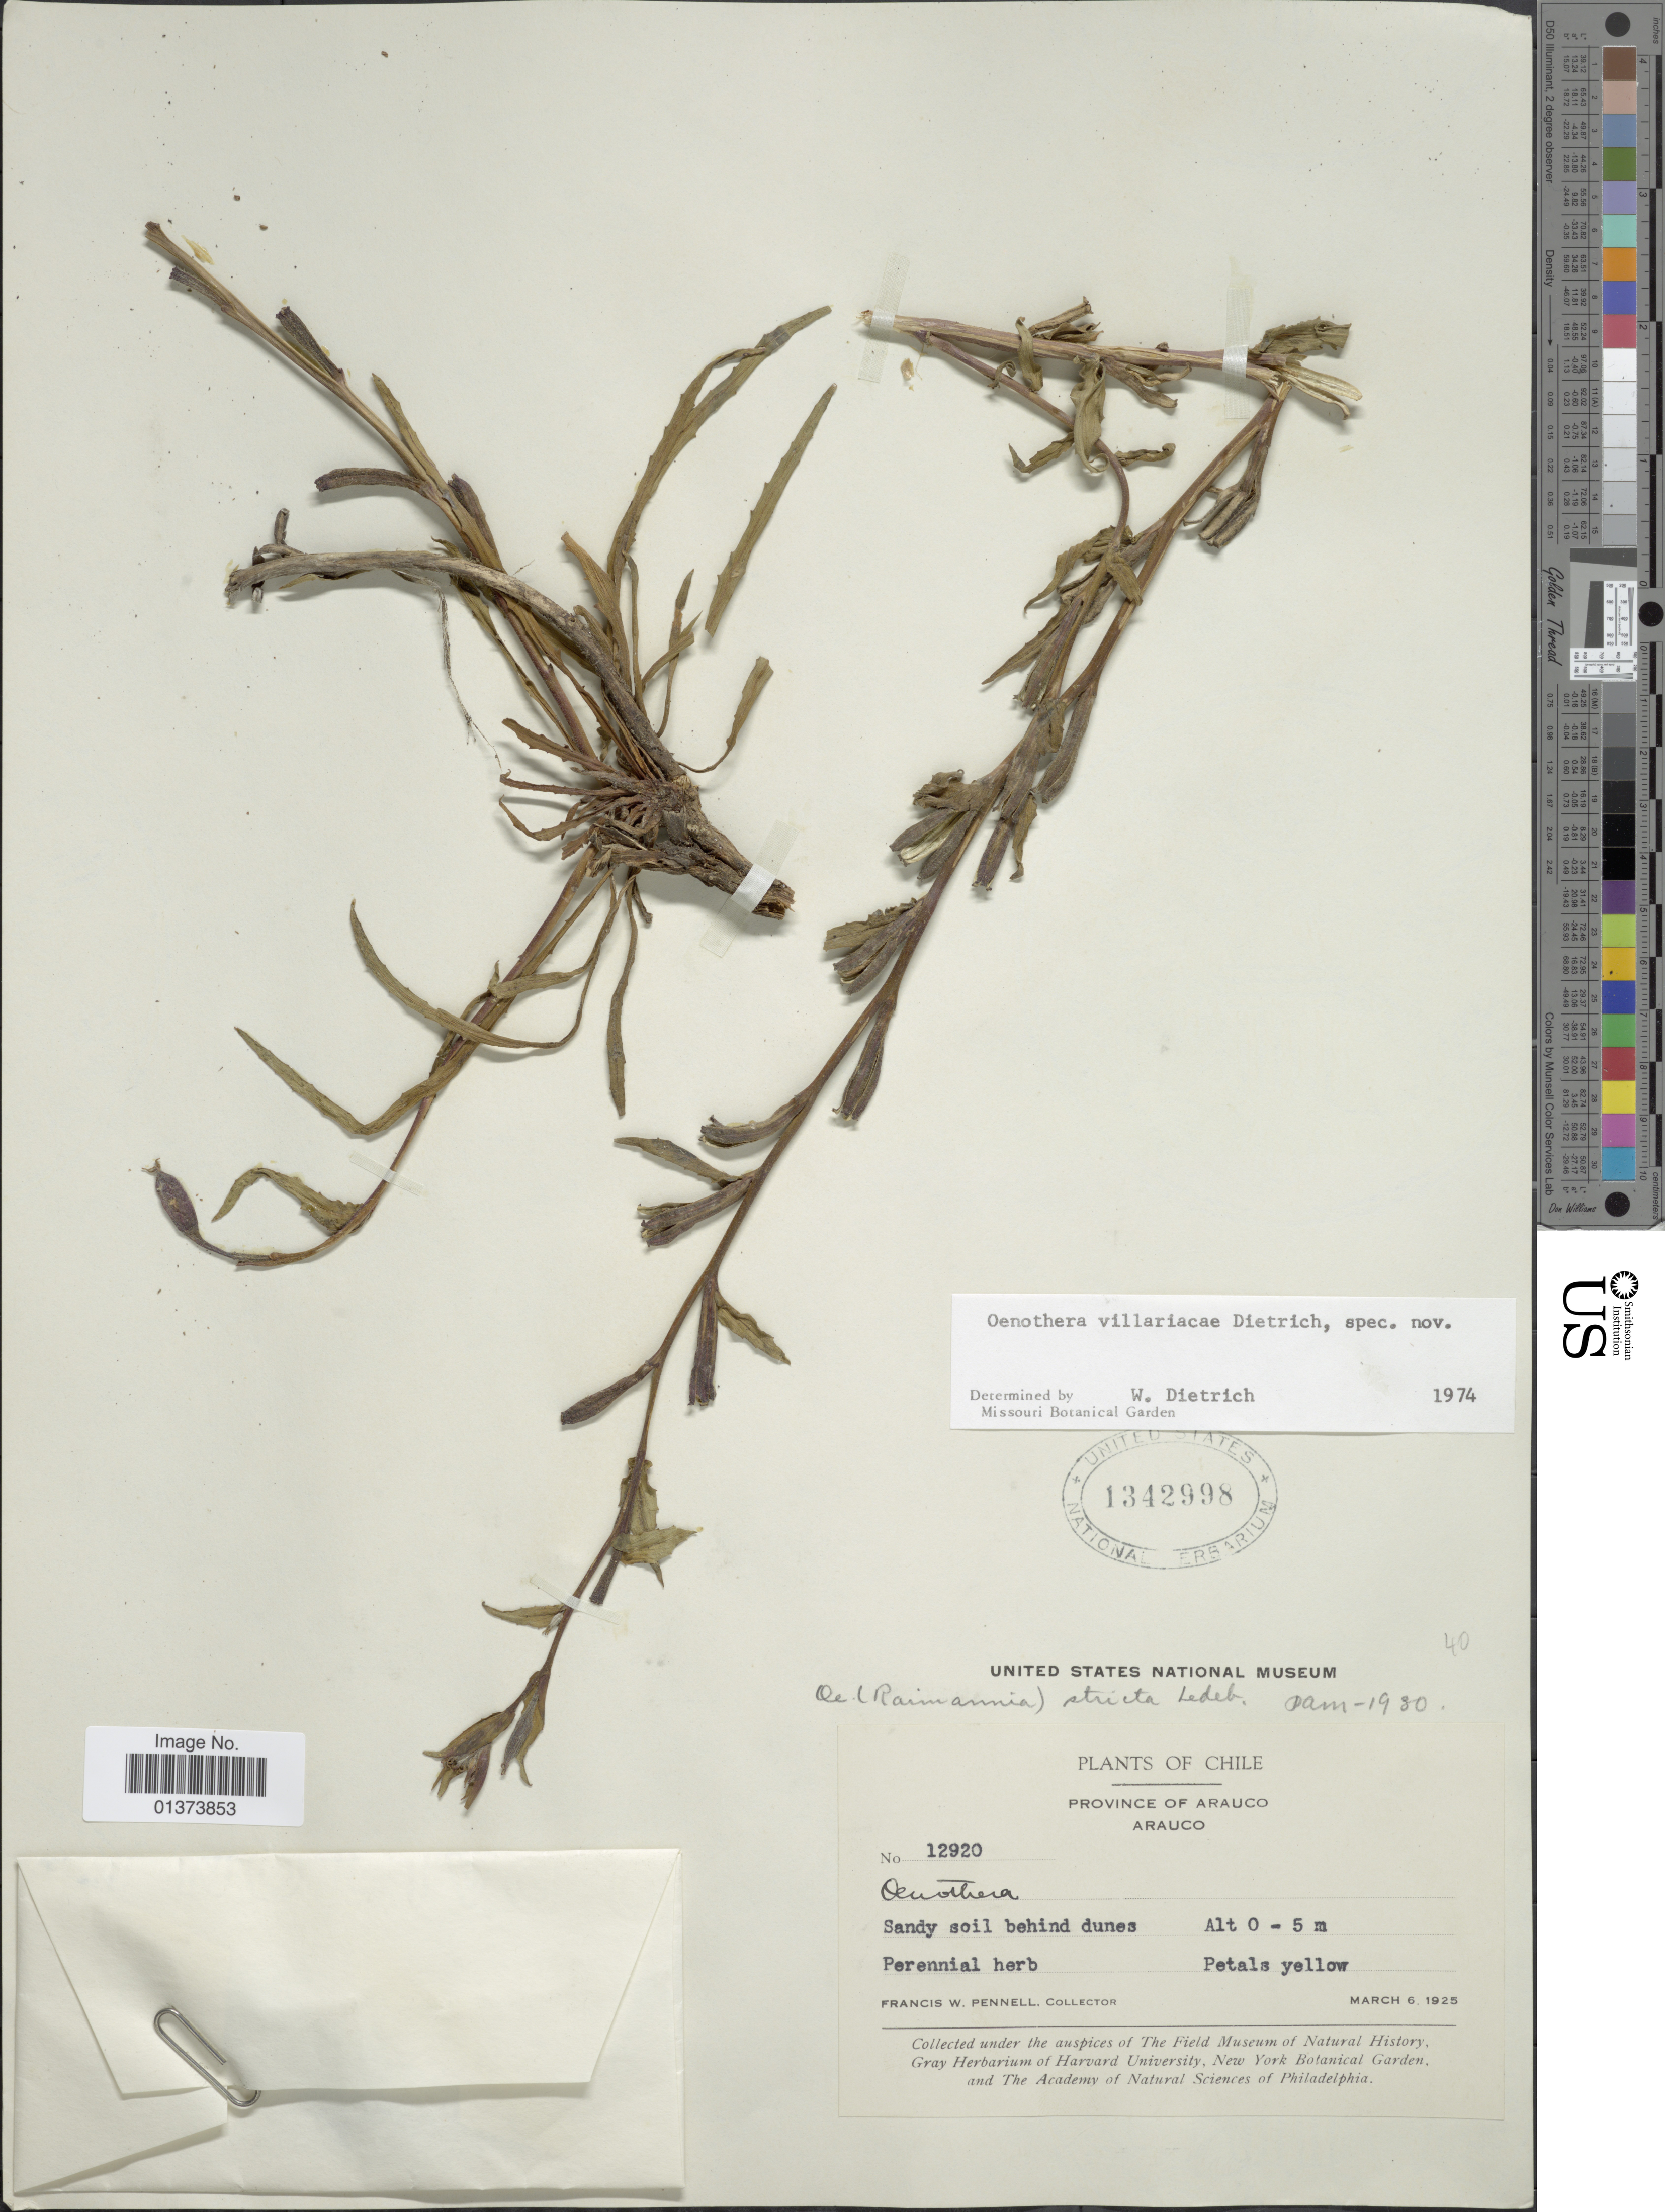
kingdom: Plantae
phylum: Tracheophyta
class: Magnoliopsida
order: Myrtales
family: Onagraceae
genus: Oenothera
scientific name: Oenothera villaricae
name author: W. Dietr.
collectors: F. W. Pennell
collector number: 12920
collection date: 1925-03-06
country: Chile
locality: Province of Arauco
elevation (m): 0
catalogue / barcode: US 1342998